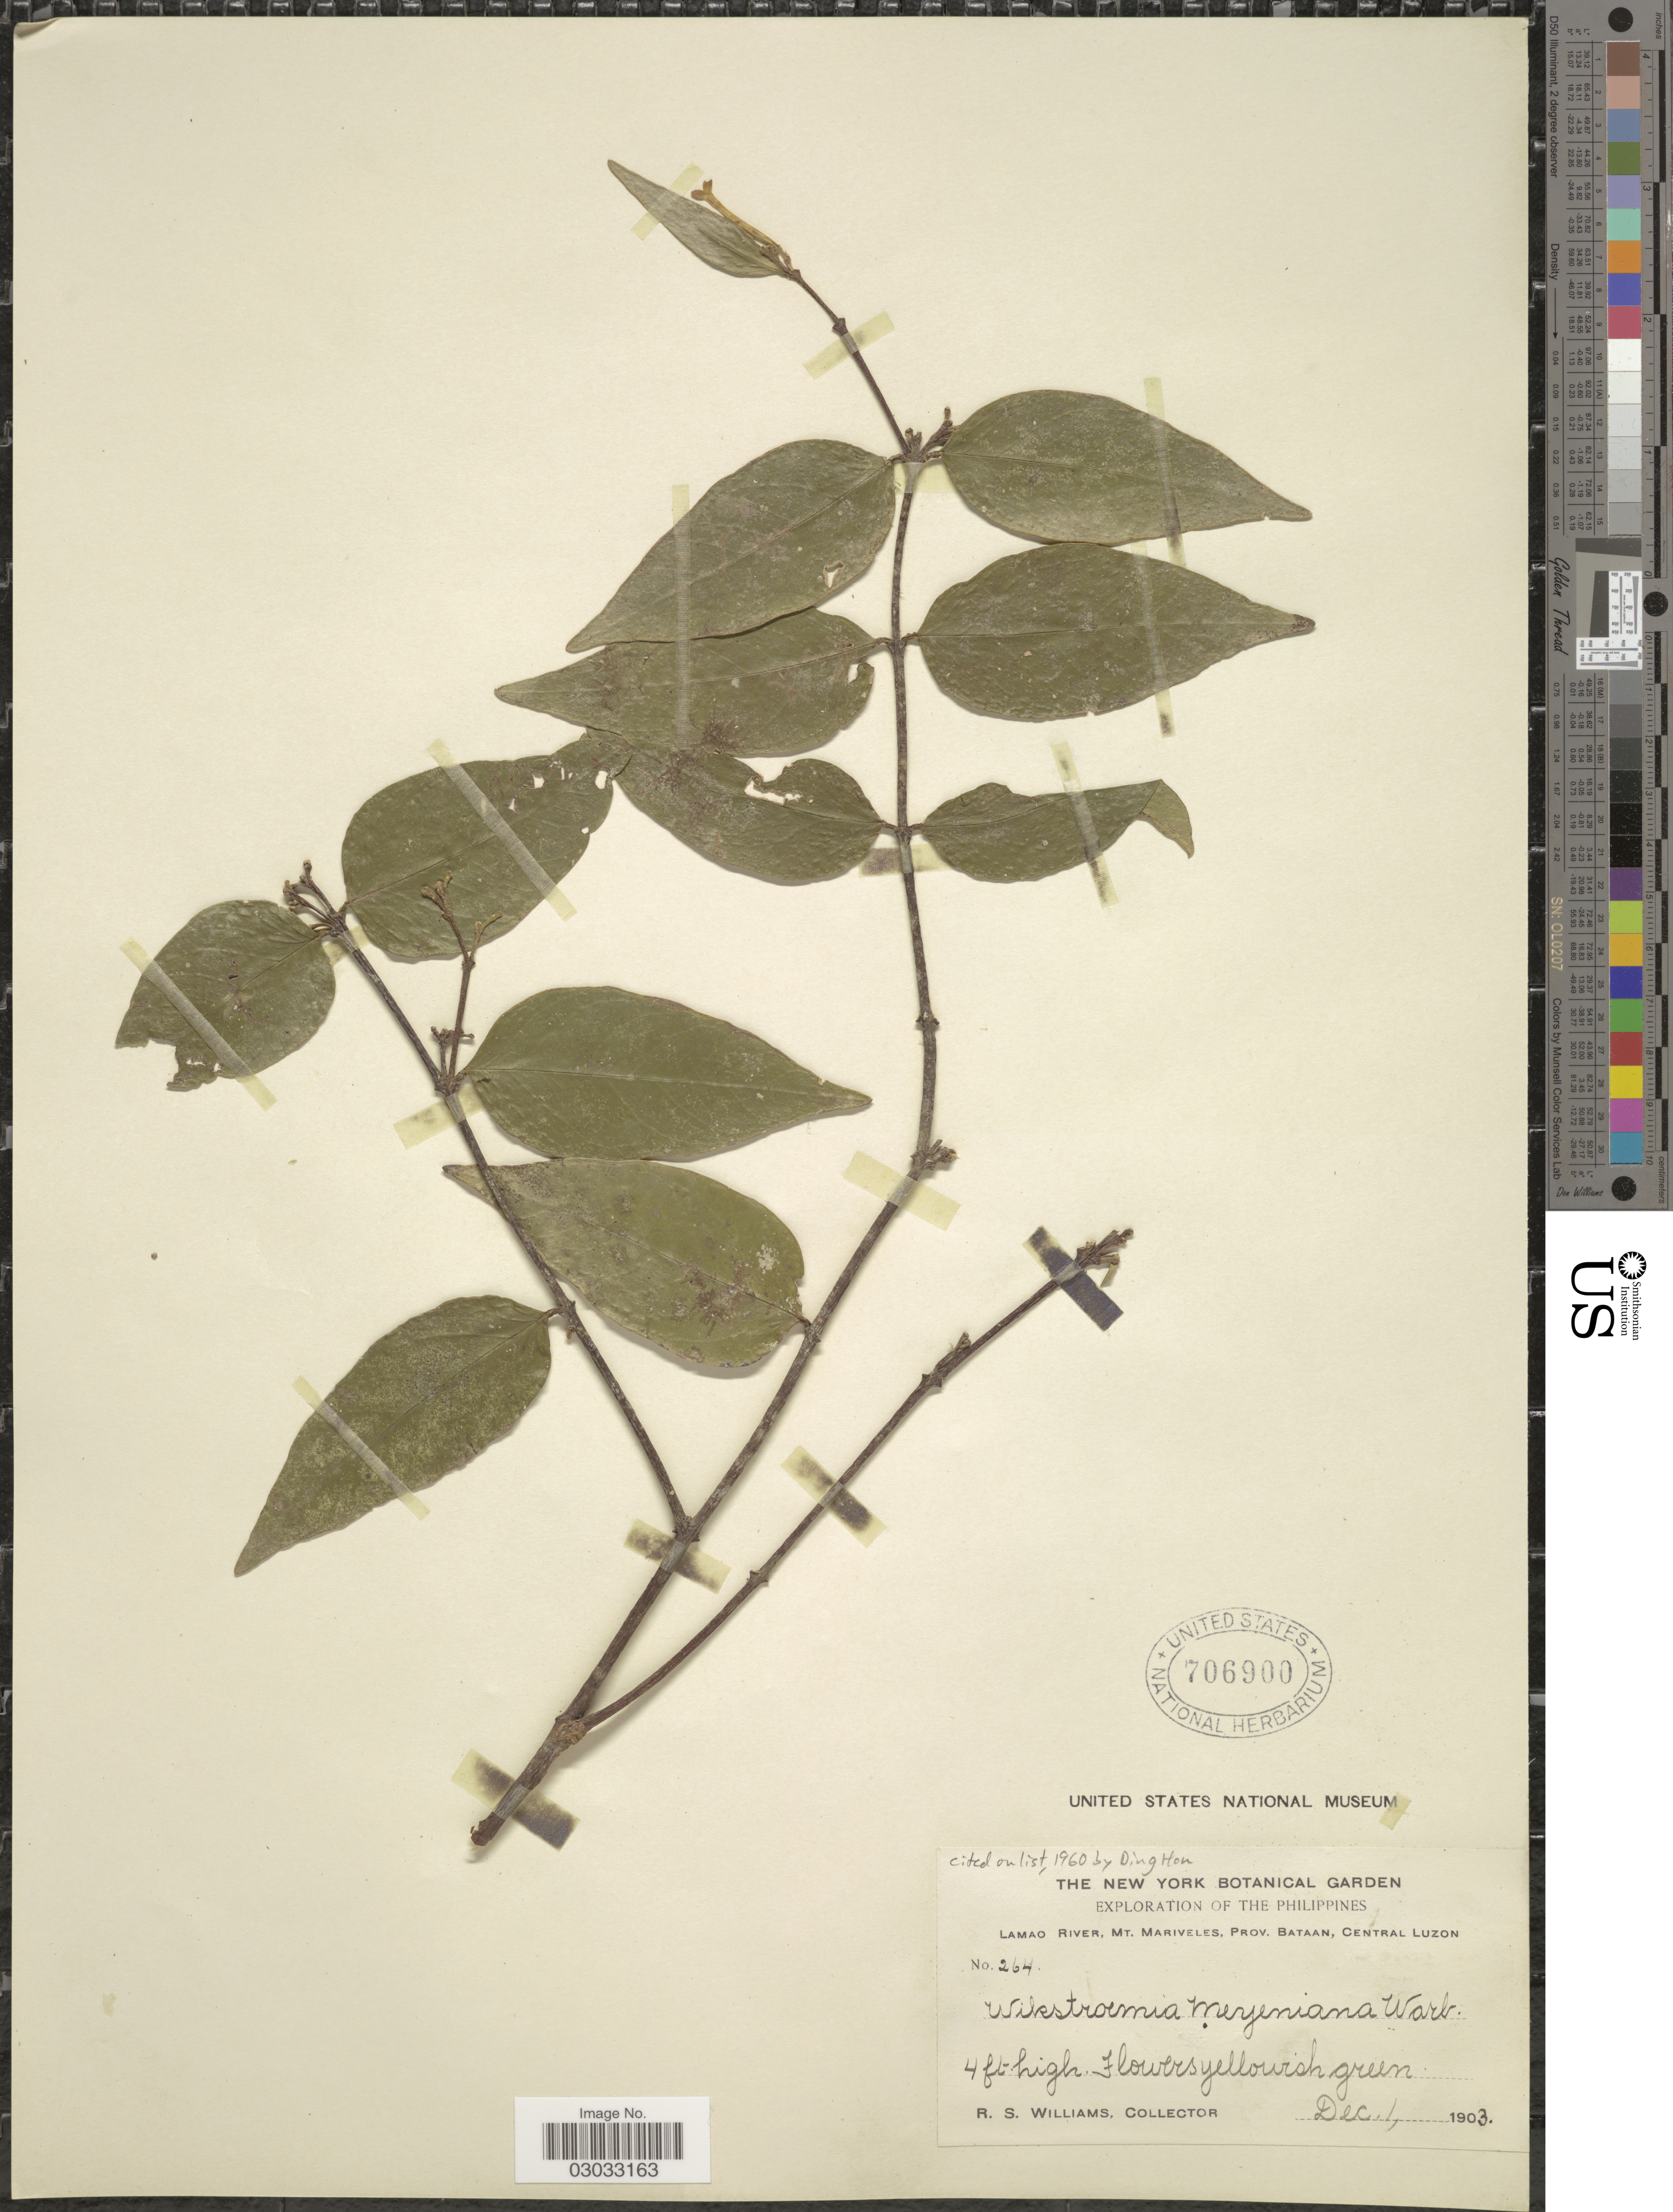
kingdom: Plantae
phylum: Tracheophyta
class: Magnoliopsida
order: Malvales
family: Thymelaeaceae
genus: Wikstroemia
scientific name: Wikstroemia meyeniana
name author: Warb.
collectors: R. S. Williams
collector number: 264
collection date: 1903-12-01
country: Philippines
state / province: Central Luzon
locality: Lamao River, Mt. Mariveles, Prov. Bataan, Central Luzon.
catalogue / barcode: US 706900